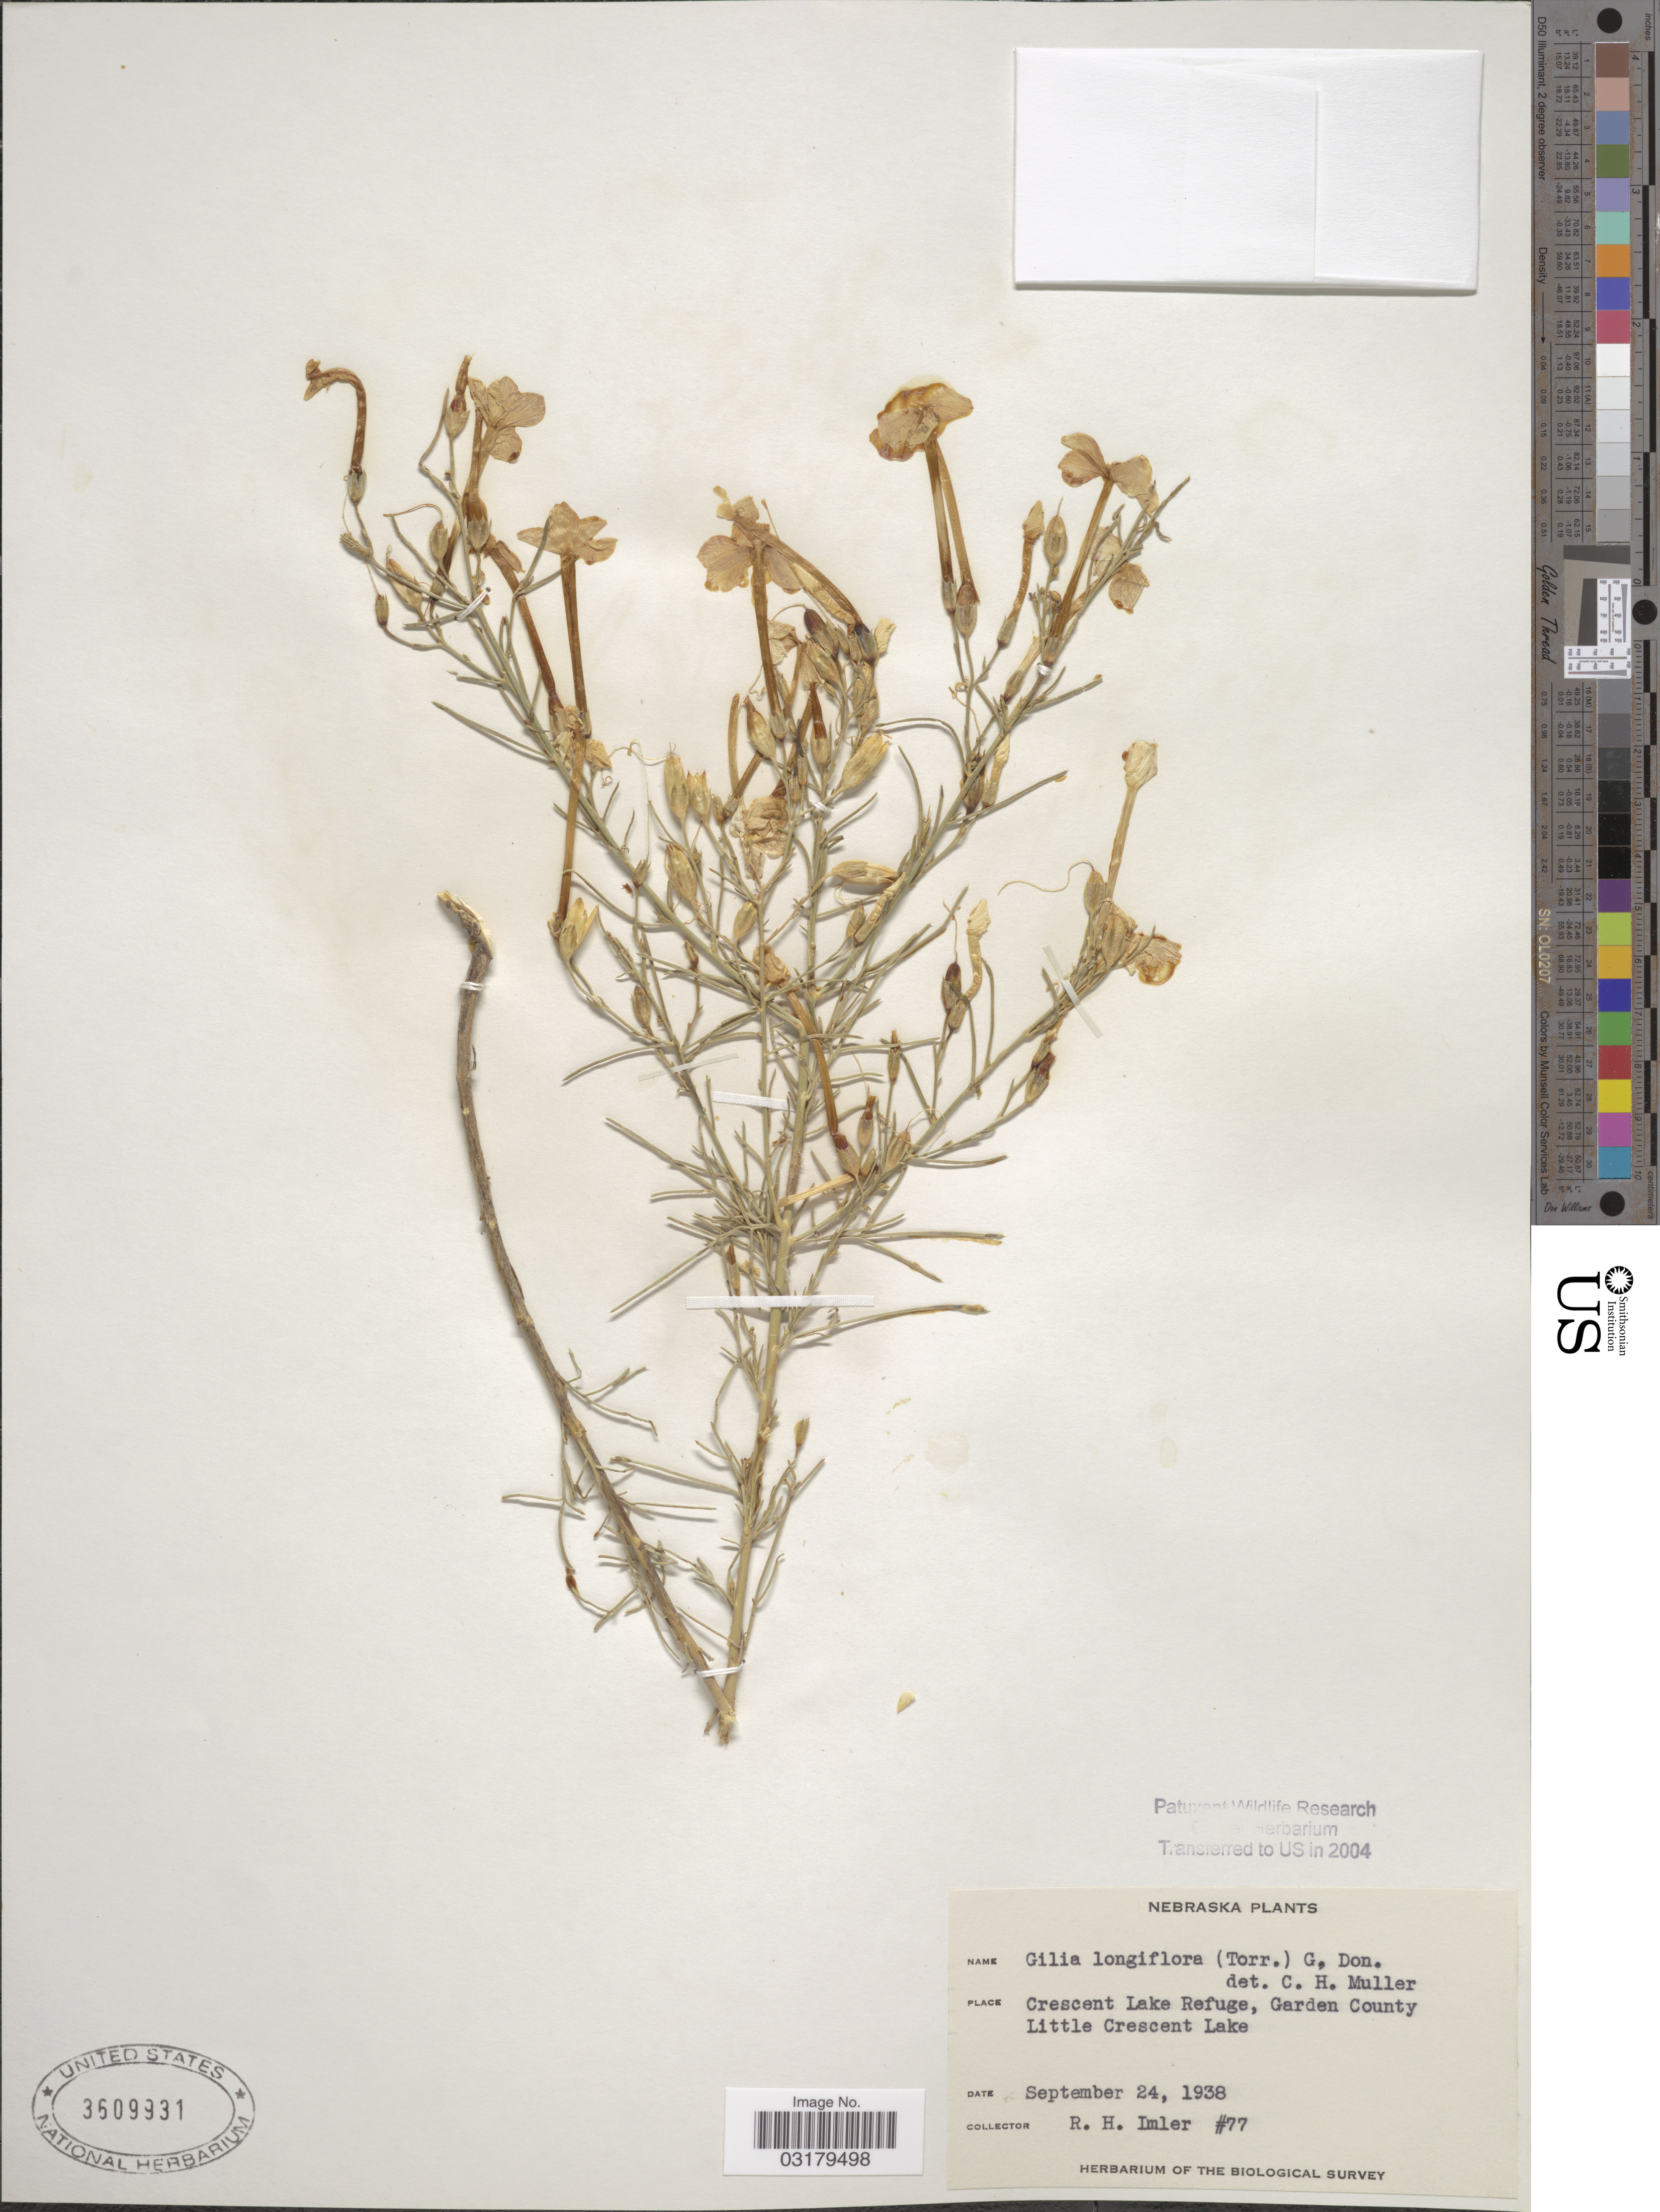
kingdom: Plantae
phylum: Tracheophyta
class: Magnoliopsida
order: Ericales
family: Polemoniaceae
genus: Ipomopsis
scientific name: Ipomopsis longiflora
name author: (Torr.) V.E. Grant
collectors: R. Imler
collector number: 77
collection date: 1938-09-24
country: United States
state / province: Nebraska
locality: Crescent Lake Refuge, Garden County. Little Crescent Lake.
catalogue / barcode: US 3609931